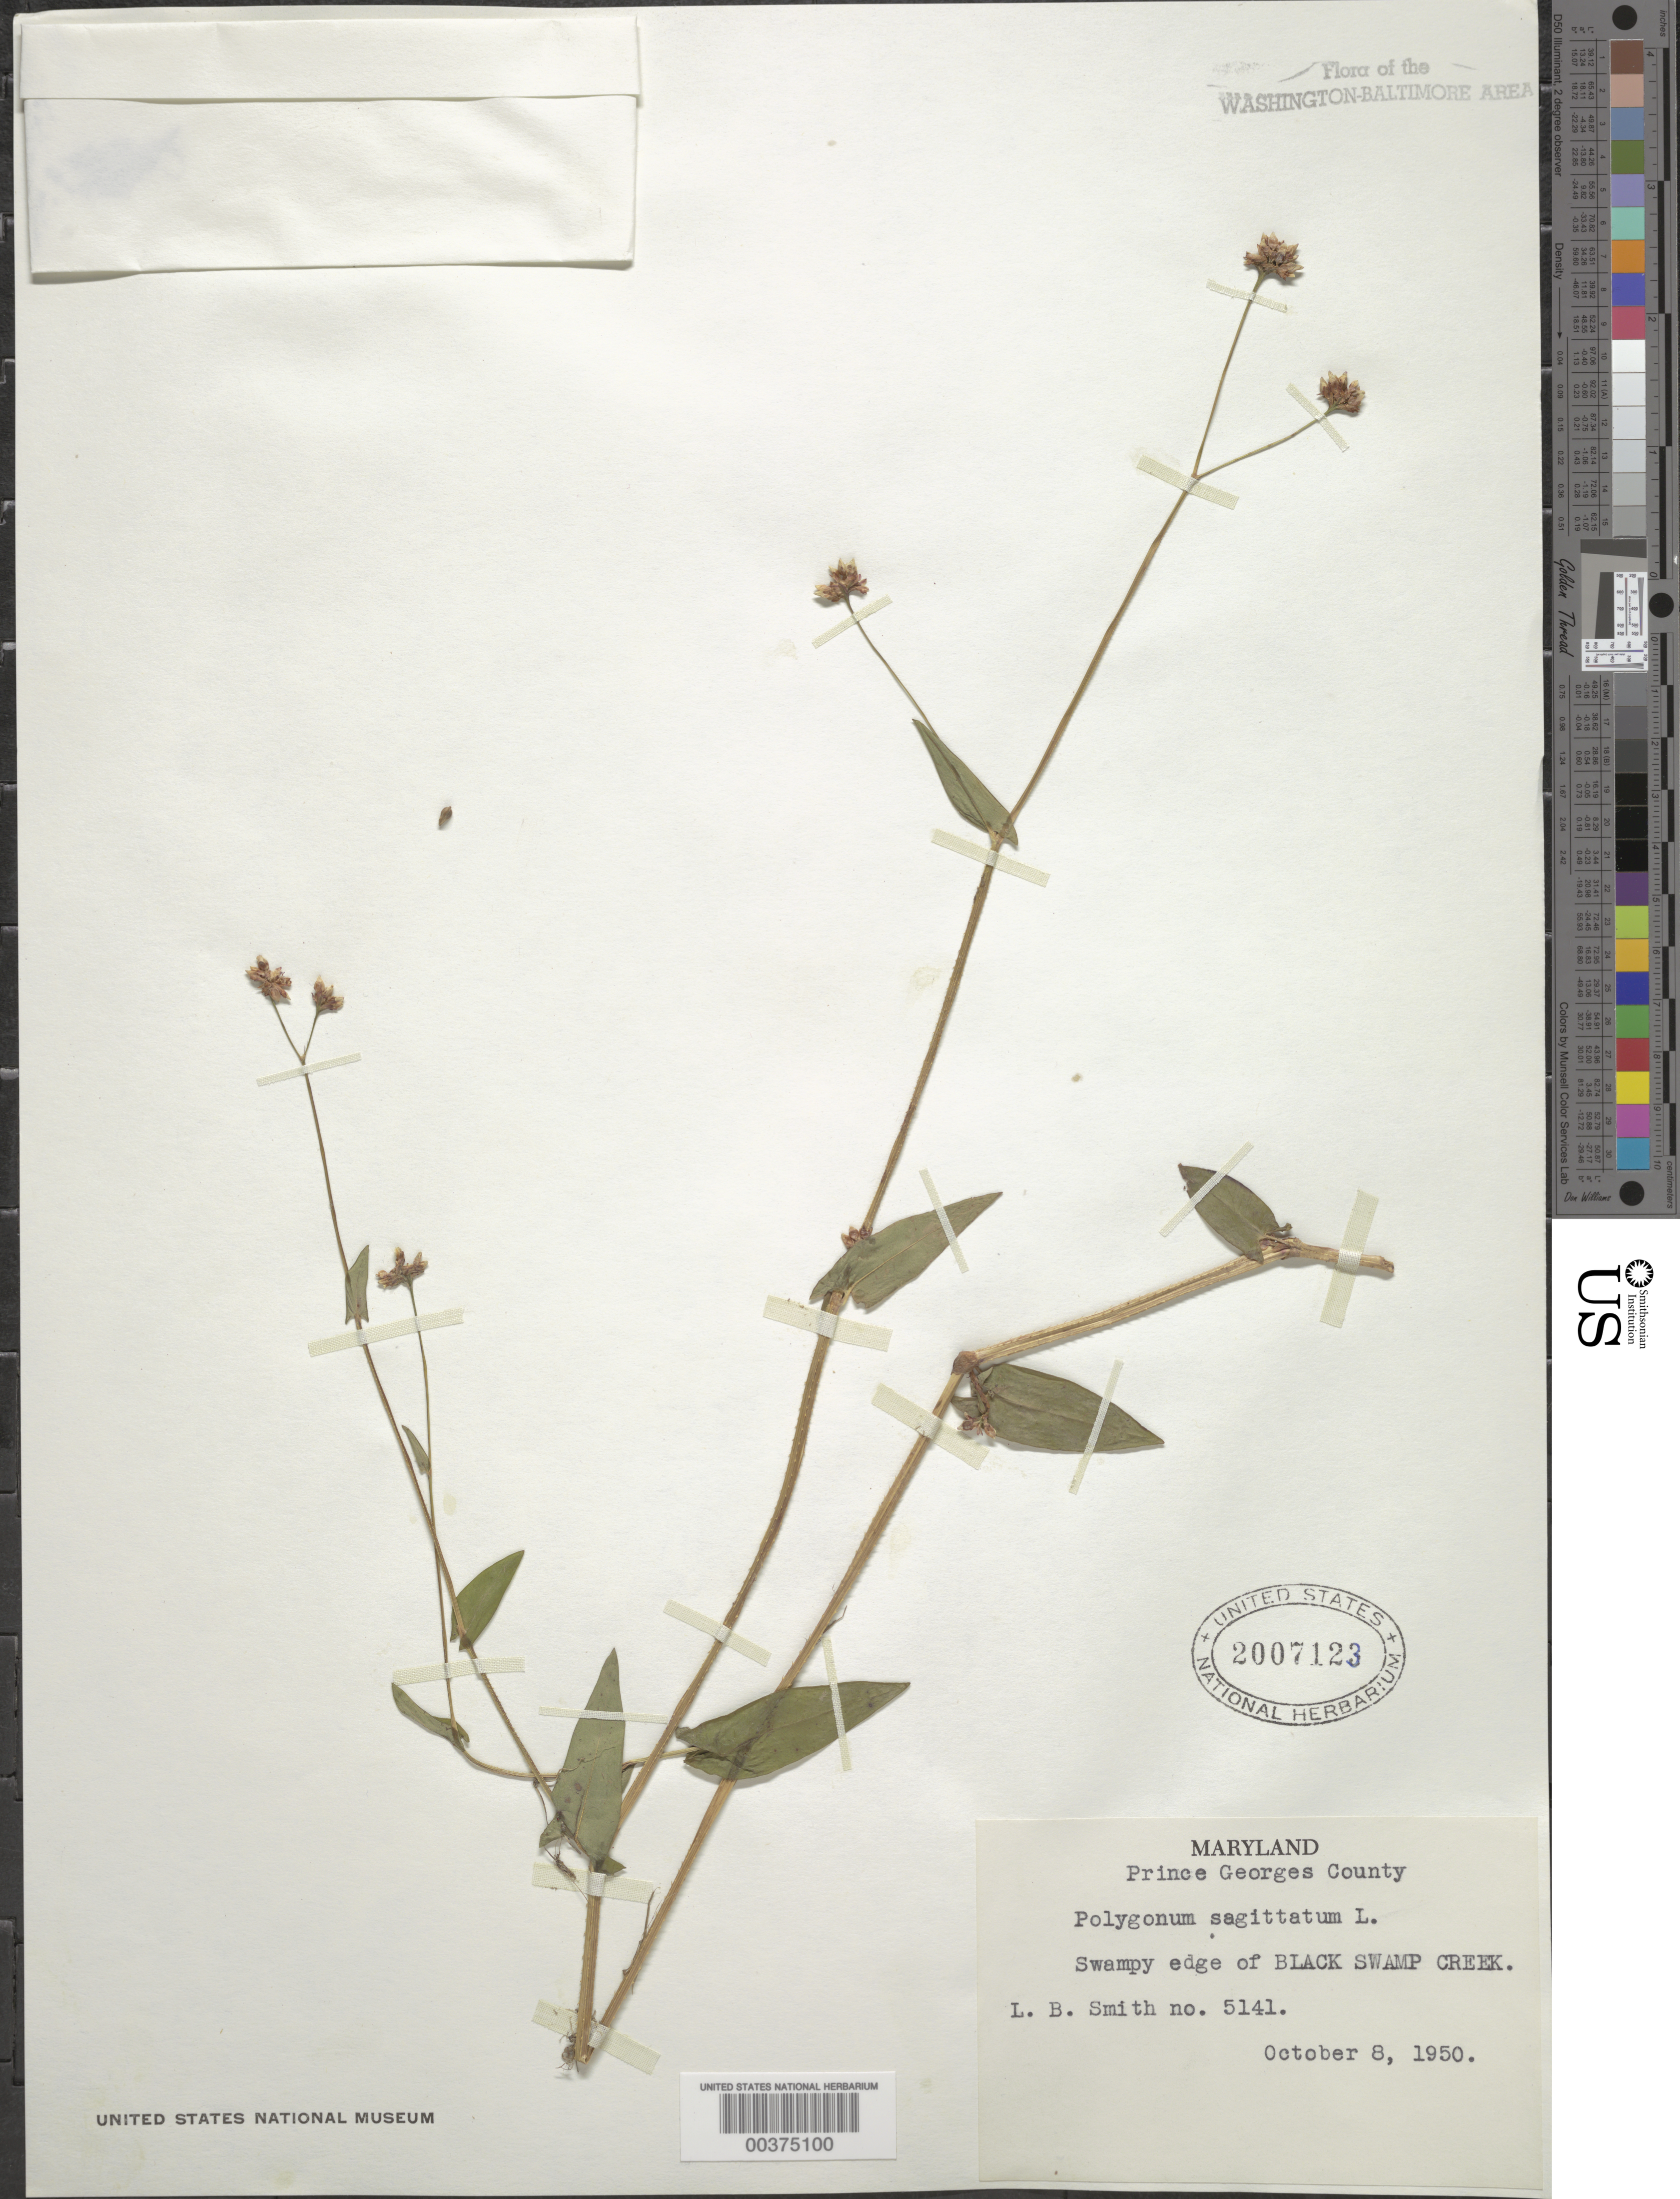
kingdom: Plantae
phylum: Tracheophyta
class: Magnoliopsida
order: Caryophyllales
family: Polygonaceae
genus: Persicaria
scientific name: Persicaria sagittata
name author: (L.) H. Gross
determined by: Atha, D. E.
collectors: L. Smith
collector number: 5141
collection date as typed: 08 Oct 1950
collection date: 1950-10-08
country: United States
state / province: Maryland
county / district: Prince George's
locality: Black Swamp Creek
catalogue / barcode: US 2007123